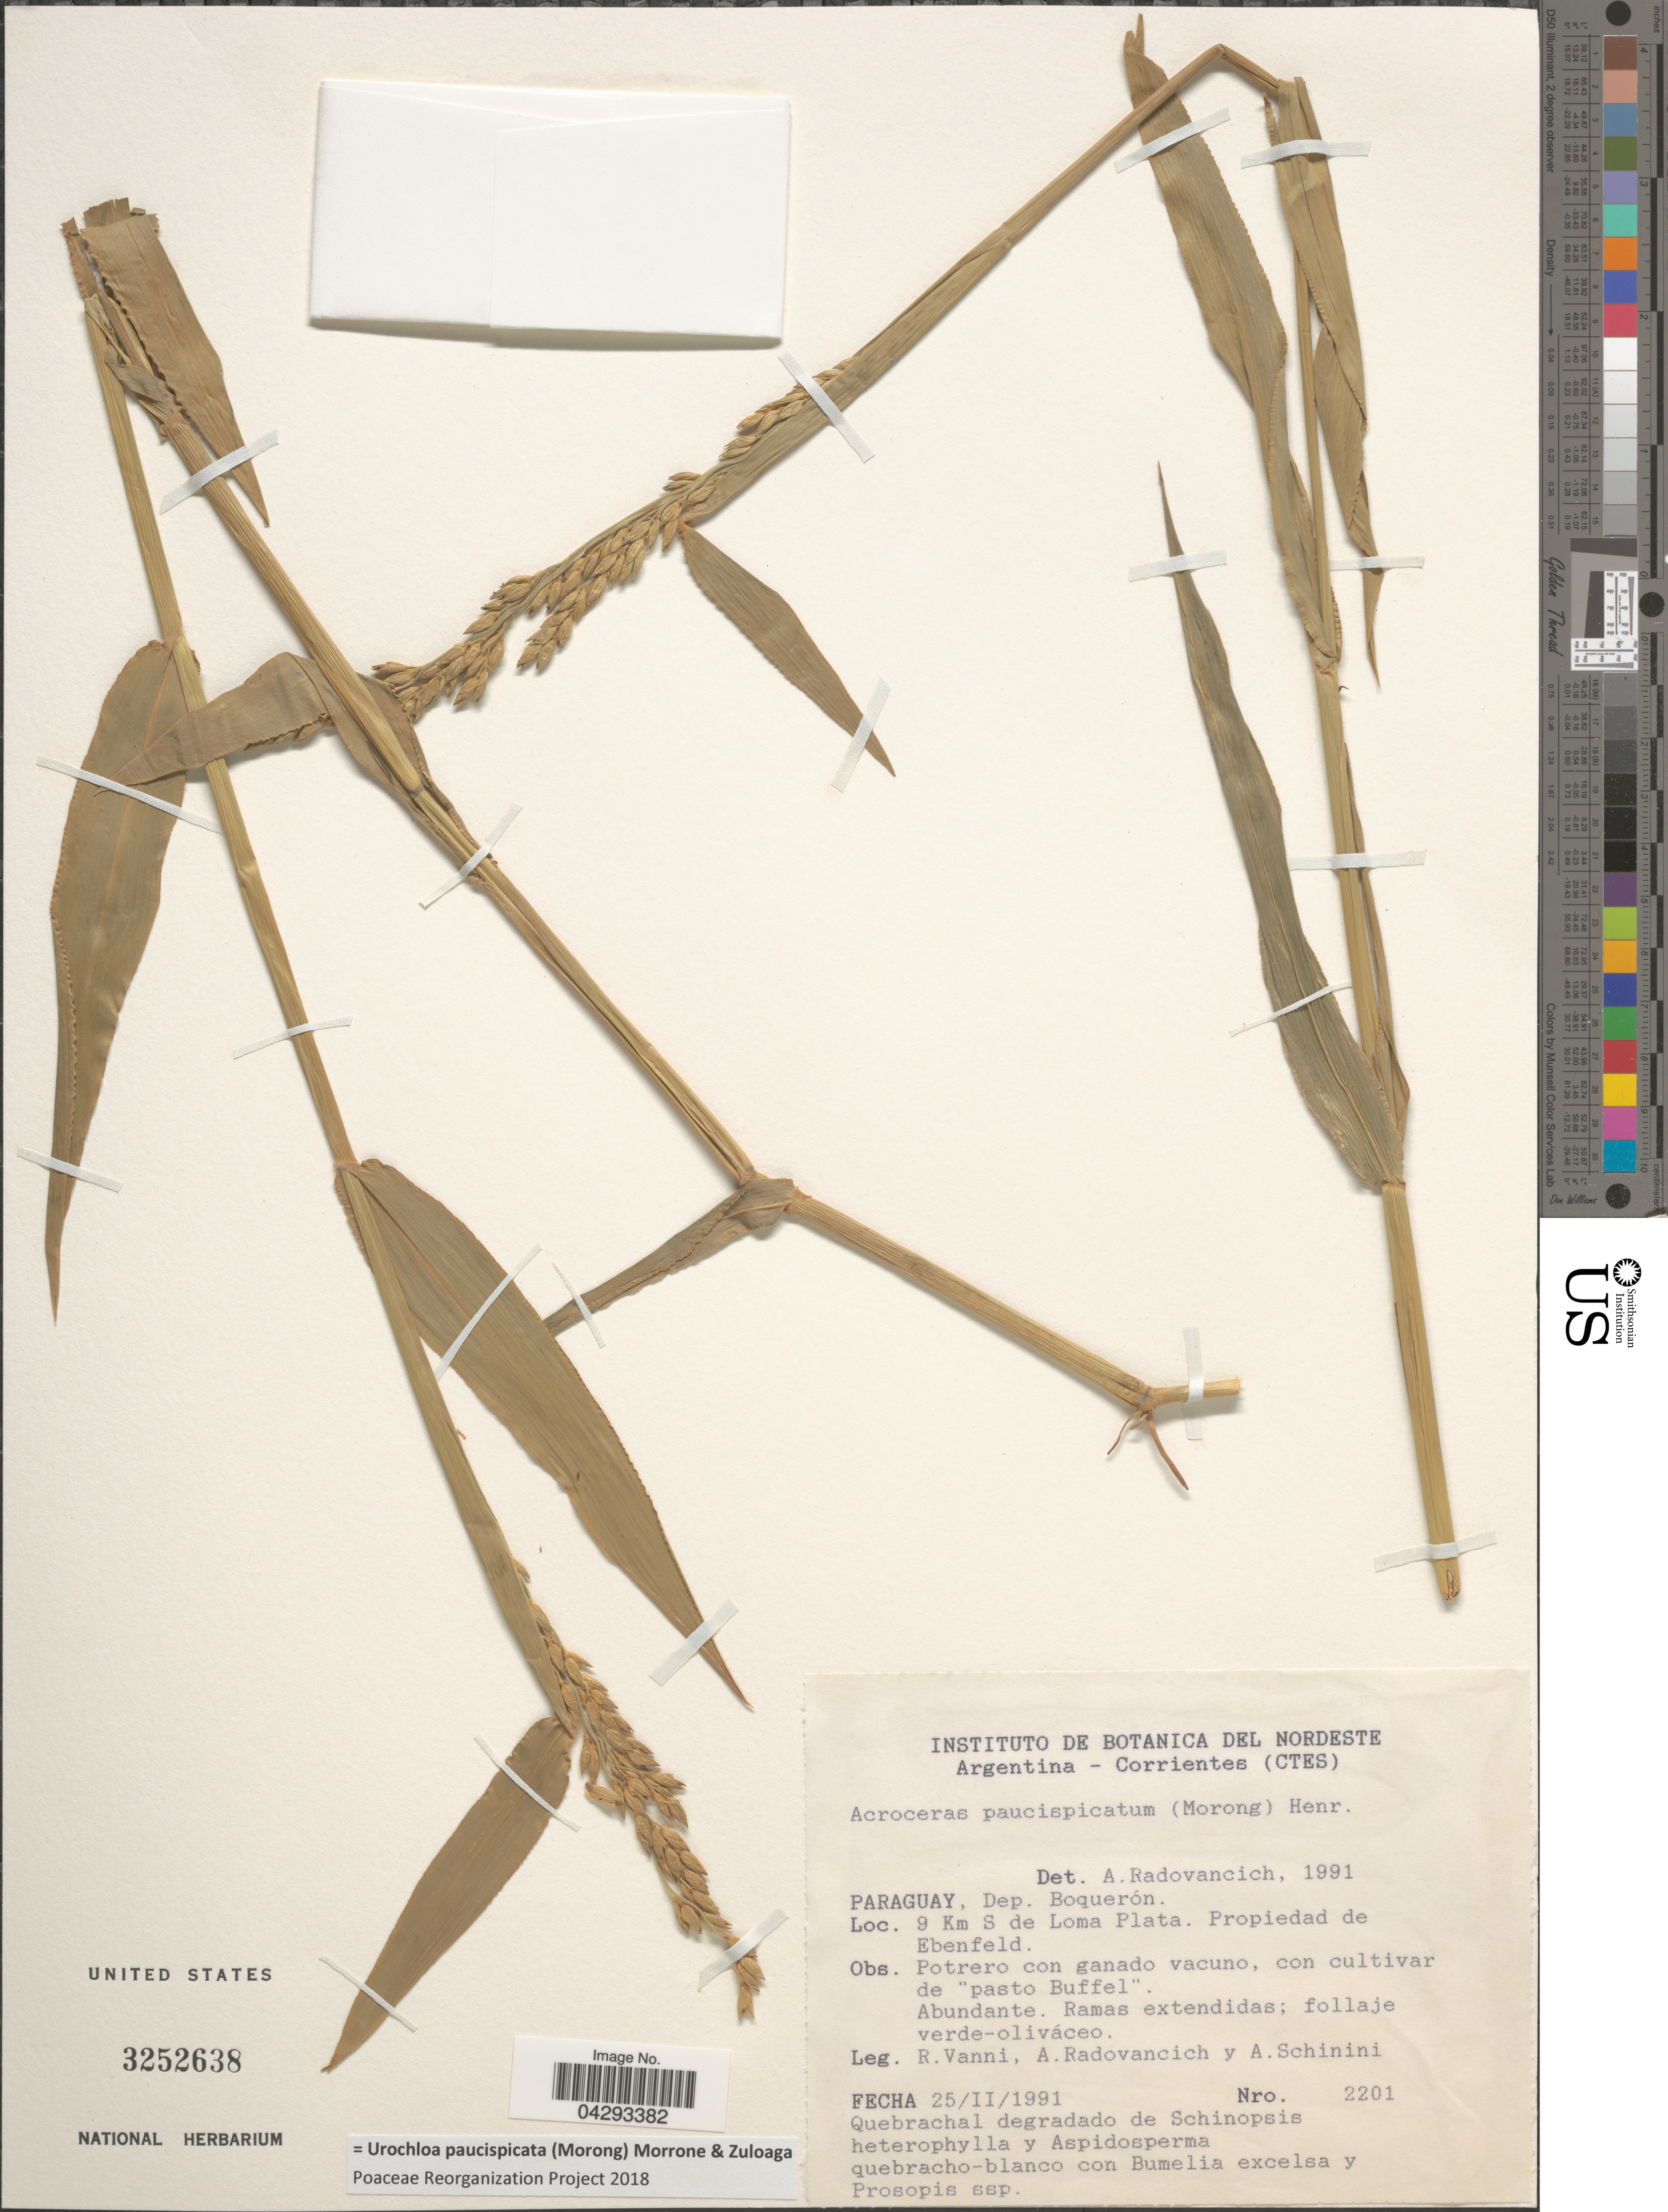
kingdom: Plantae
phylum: Tracheophyta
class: Liliopsida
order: Poales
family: Poaceae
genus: Urochloa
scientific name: Urochloa paucispicata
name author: (Morong) Morrone & Zuloaga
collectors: R. Vanni, A. Radovancich & A. Schinini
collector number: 2201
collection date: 1991-02-25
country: Paraguay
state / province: Boqueron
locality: Dep. Boquerón. 9 Km S de Loma Plata. Propiedad de Ebenfeld.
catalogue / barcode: US 3252638